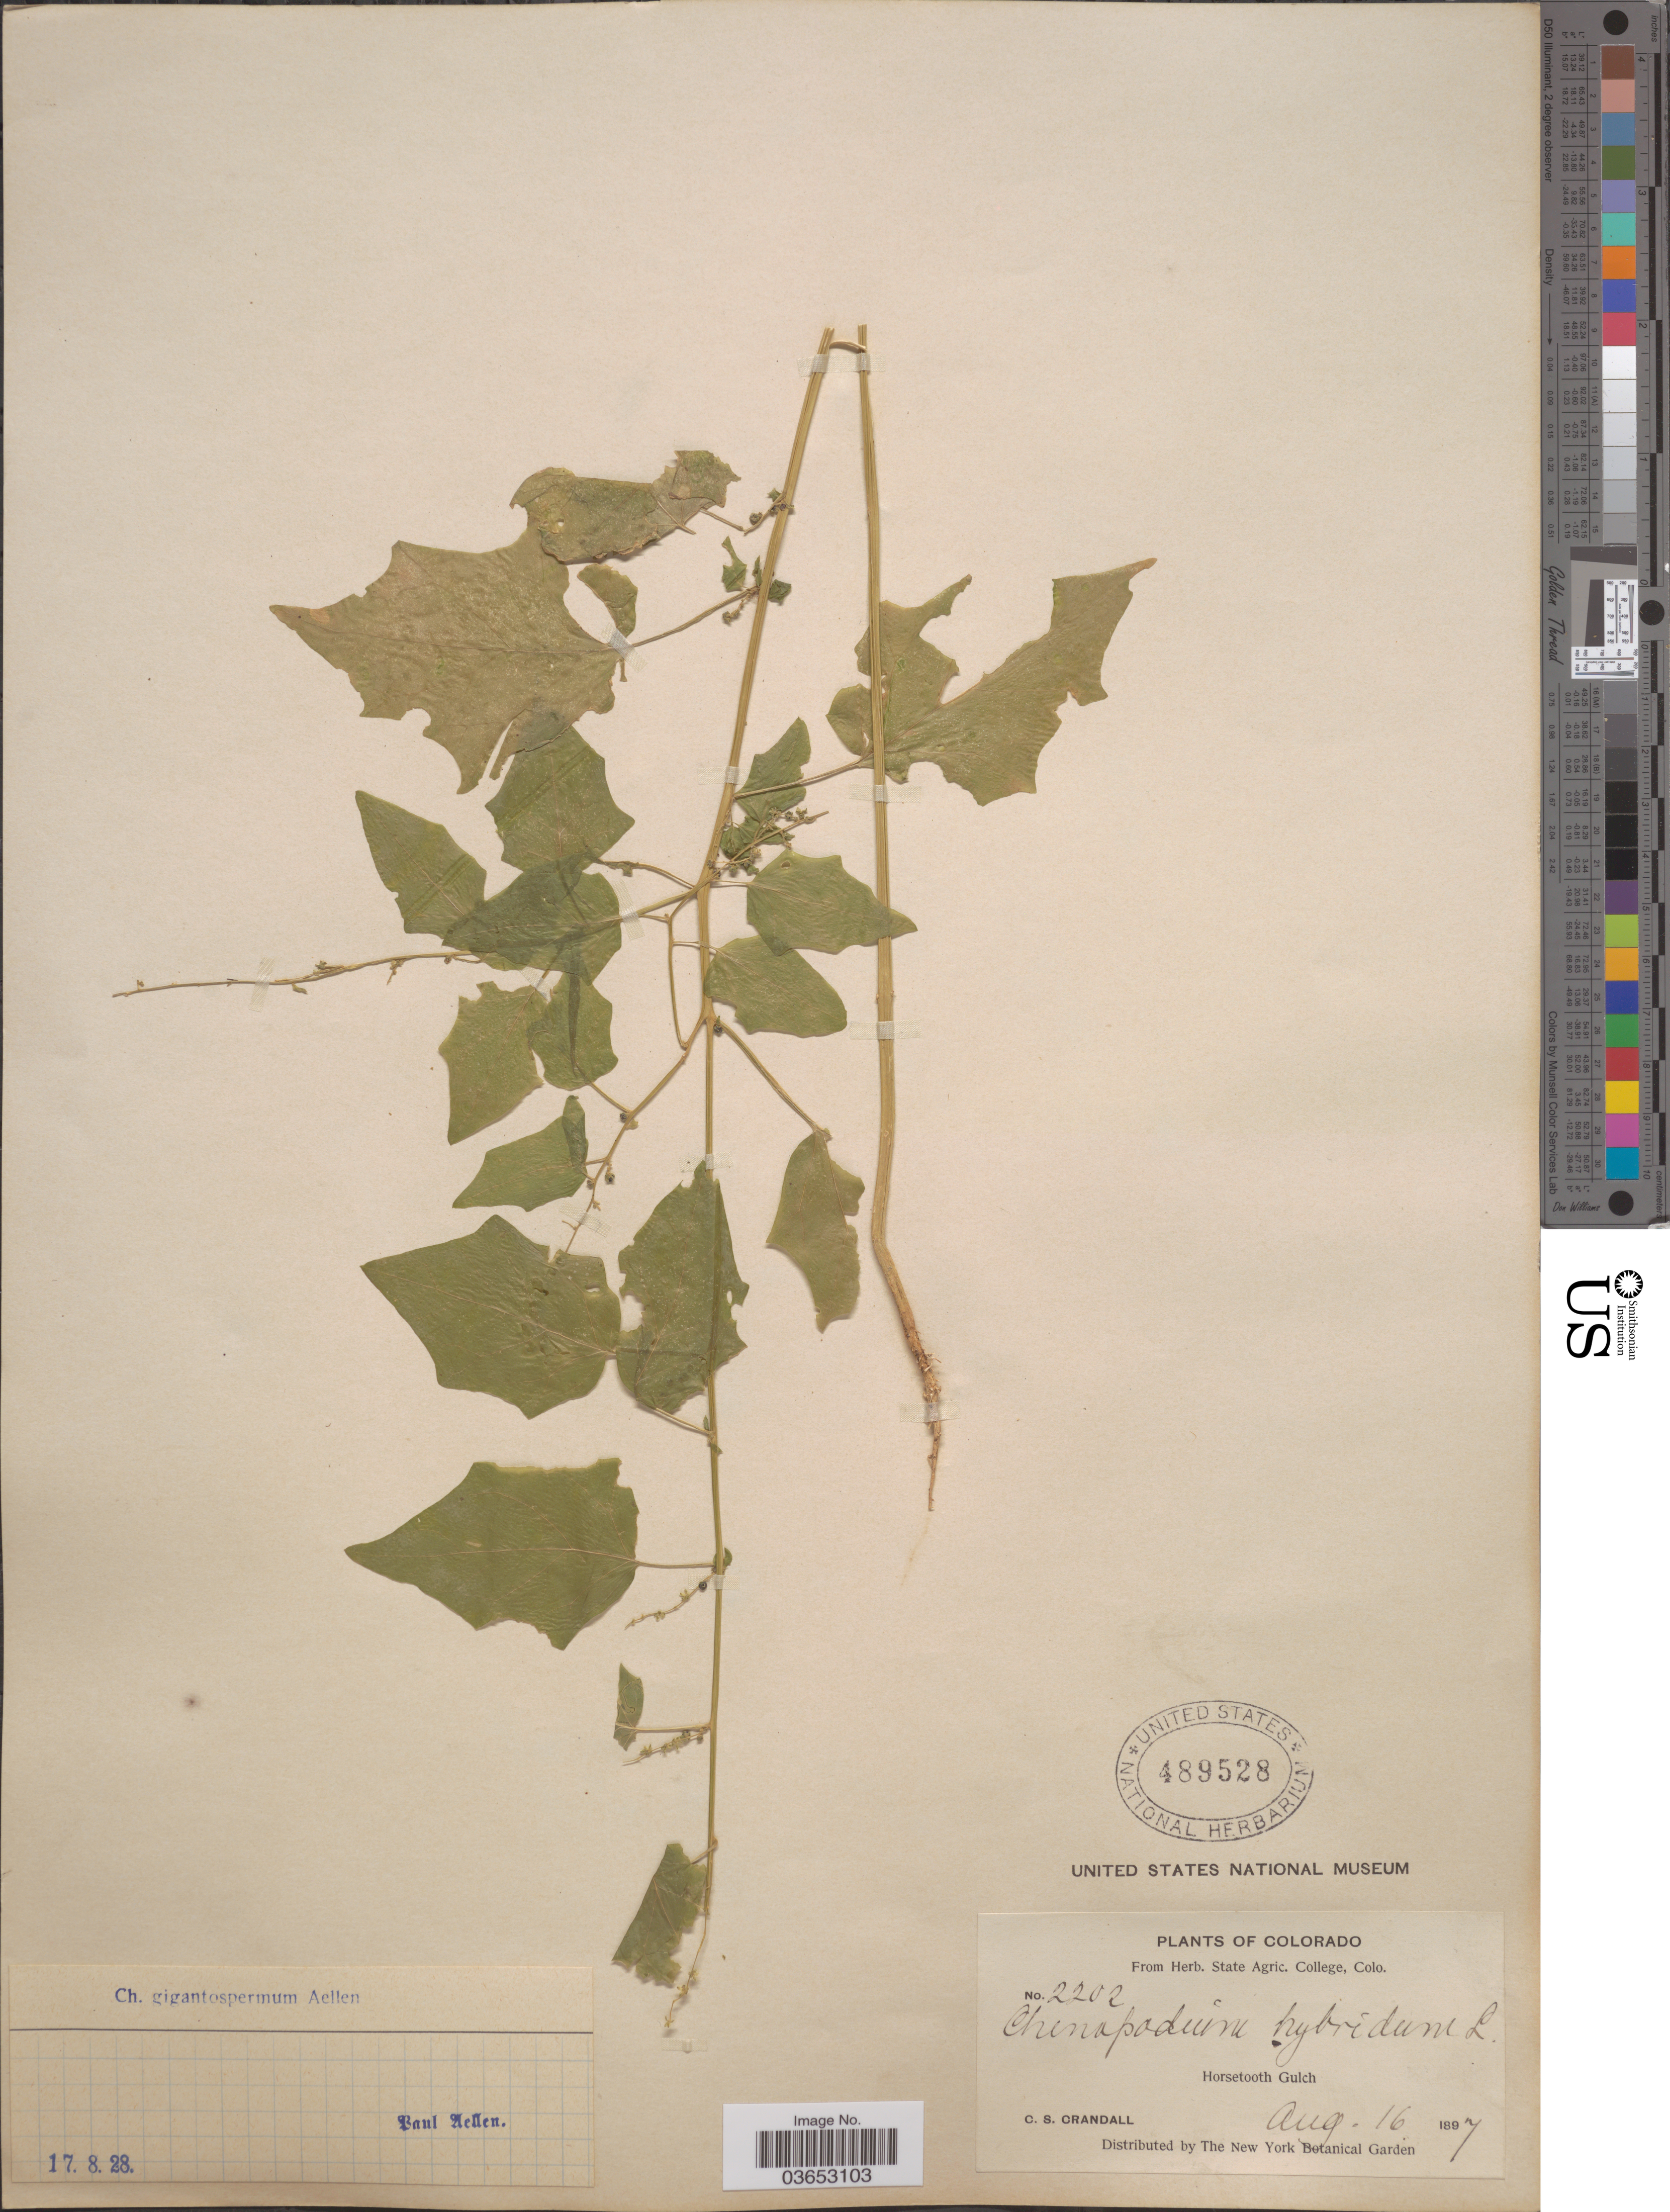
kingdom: Plantae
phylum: Tracheophyta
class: Magnoliopsida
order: Caryophyllales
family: Amaranthaceae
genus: Chenopodium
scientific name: Chenopodium gigantospermum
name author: Aellen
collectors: C. Crandall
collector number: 2202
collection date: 1897-08-16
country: United States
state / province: Colorado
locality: Horsetooth Gulch.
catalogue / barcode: US 489528